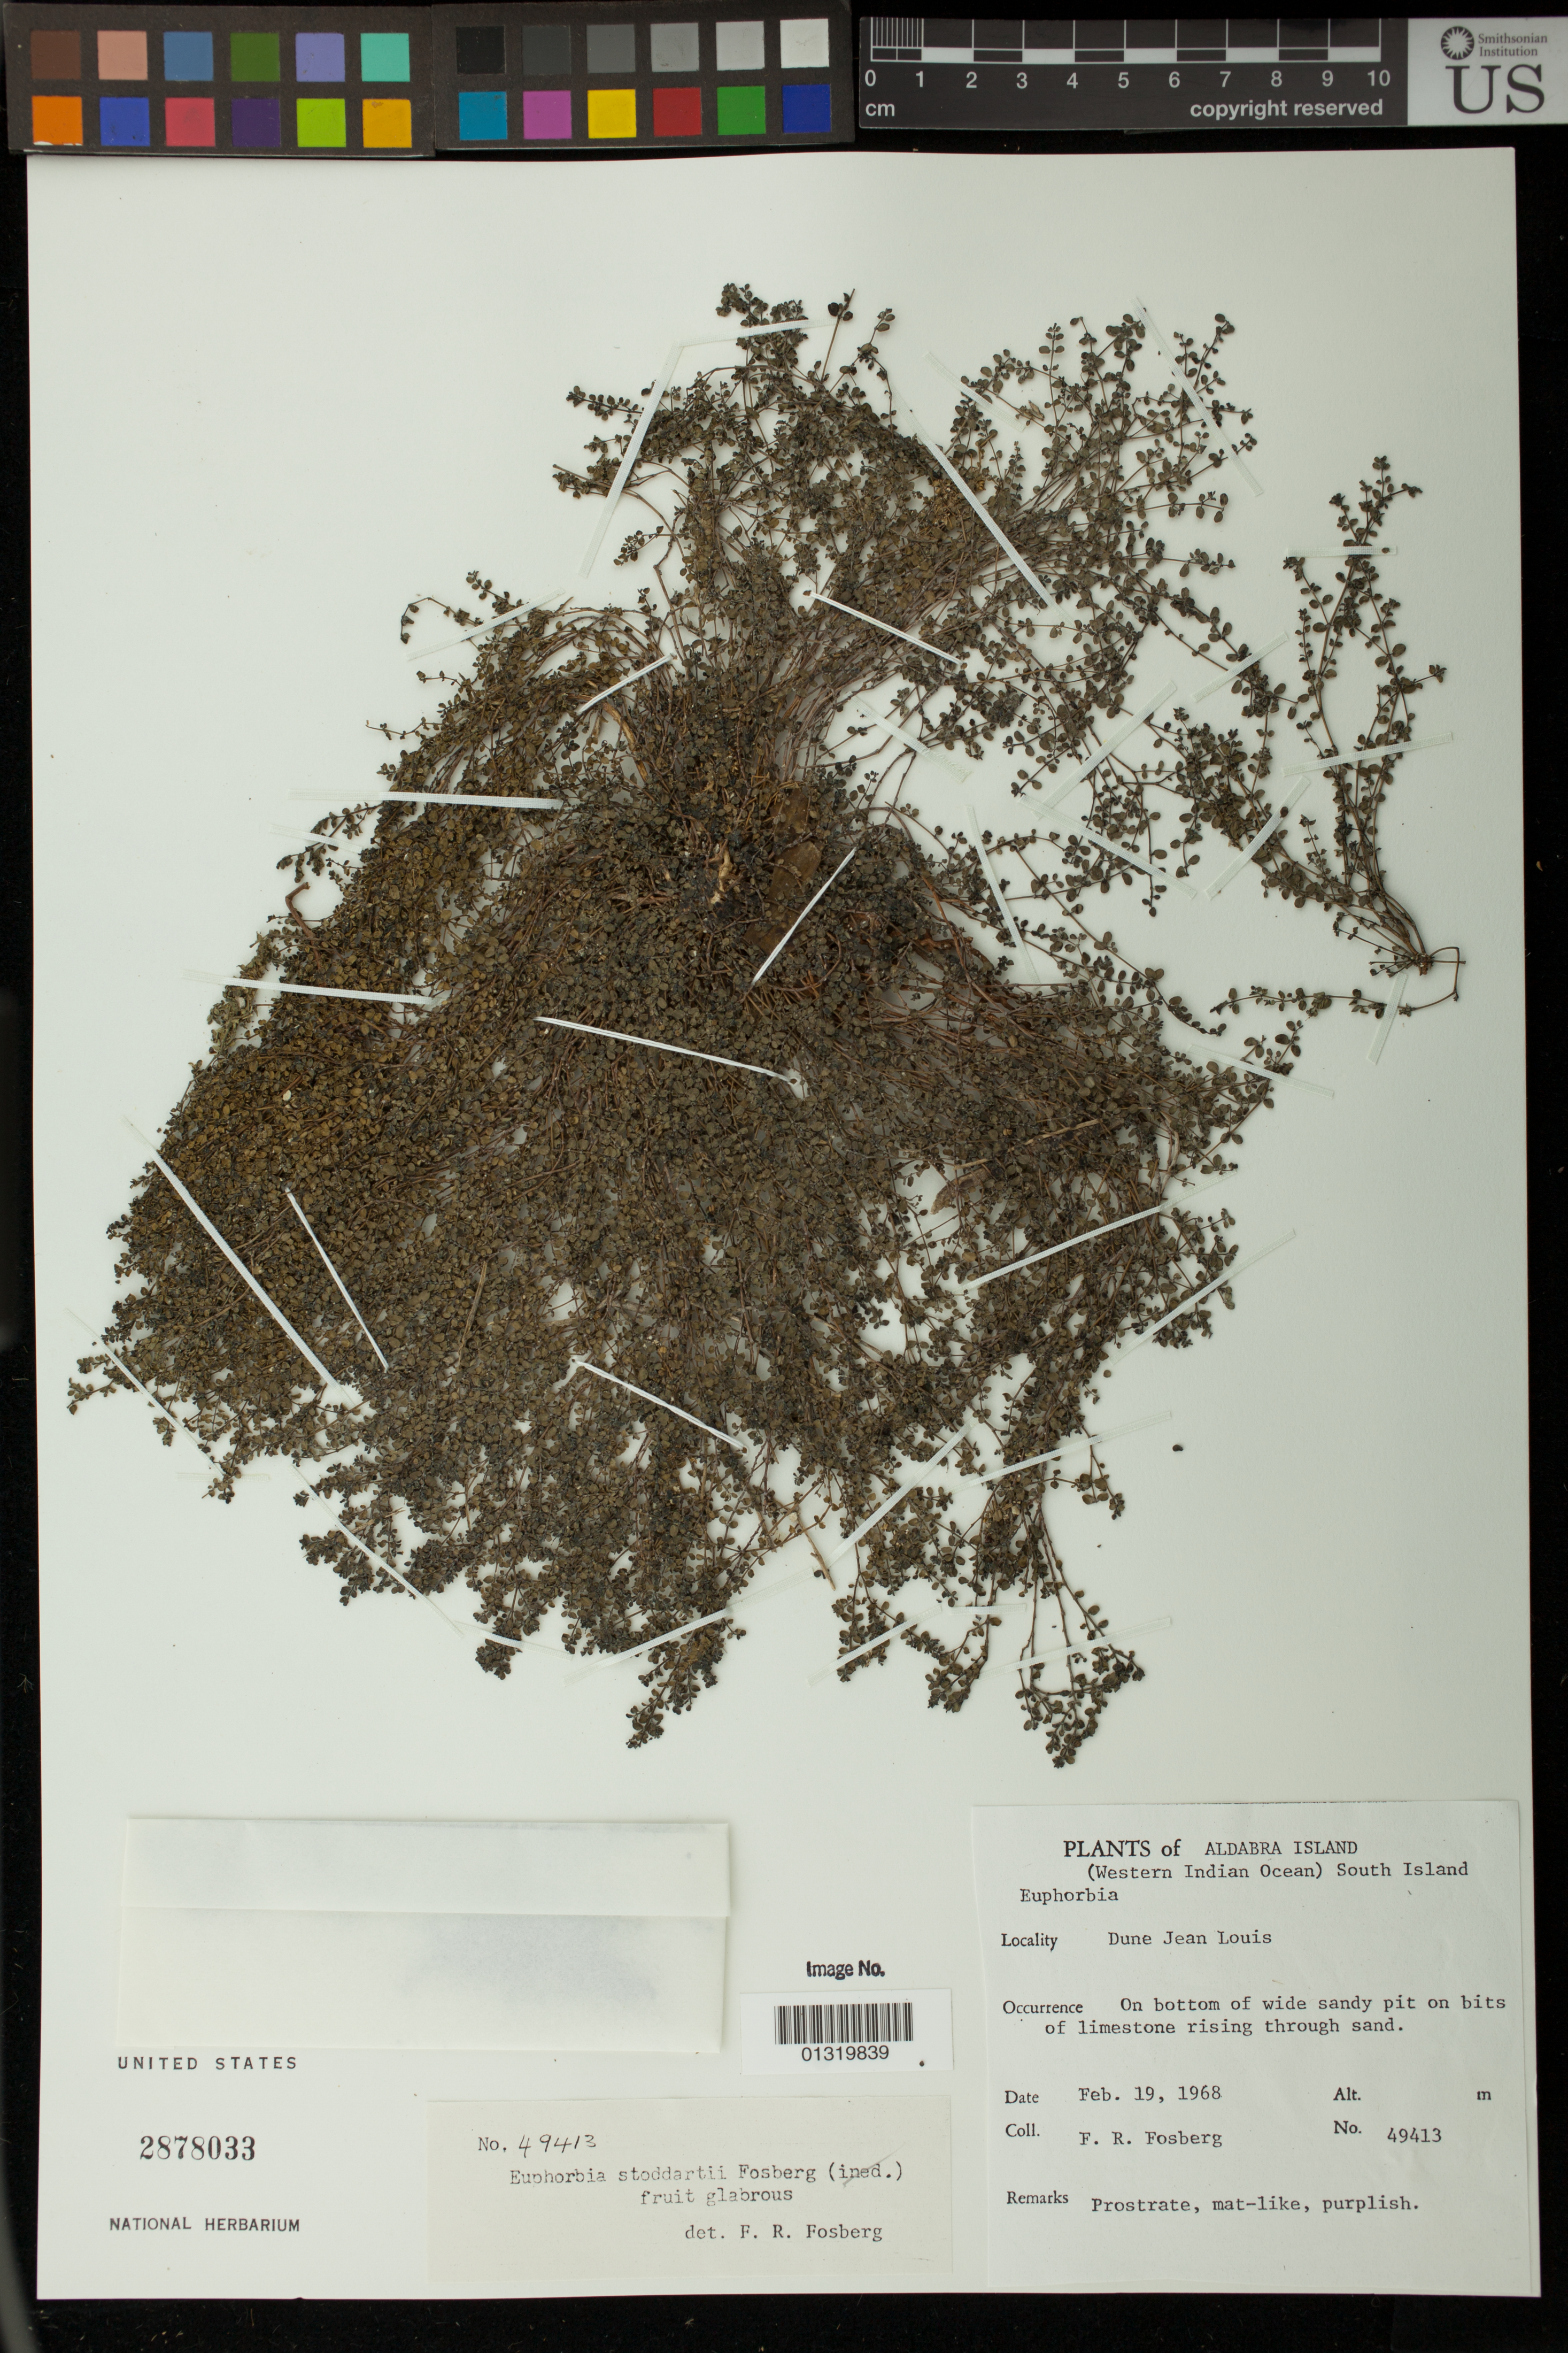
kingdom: Plantae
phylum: Tracheophyta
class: Magnoliopsida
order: Malpighiales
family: Euphorbiaceae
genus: Euphorbia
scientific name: Euphorbia stoddartii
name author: Fosberg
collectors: F. R. Fosberg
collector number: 49413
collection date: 1968-02-19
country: Seychelles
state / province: Aldabra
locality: South Island. Dune Jean Louis.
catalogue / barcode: US 2878033